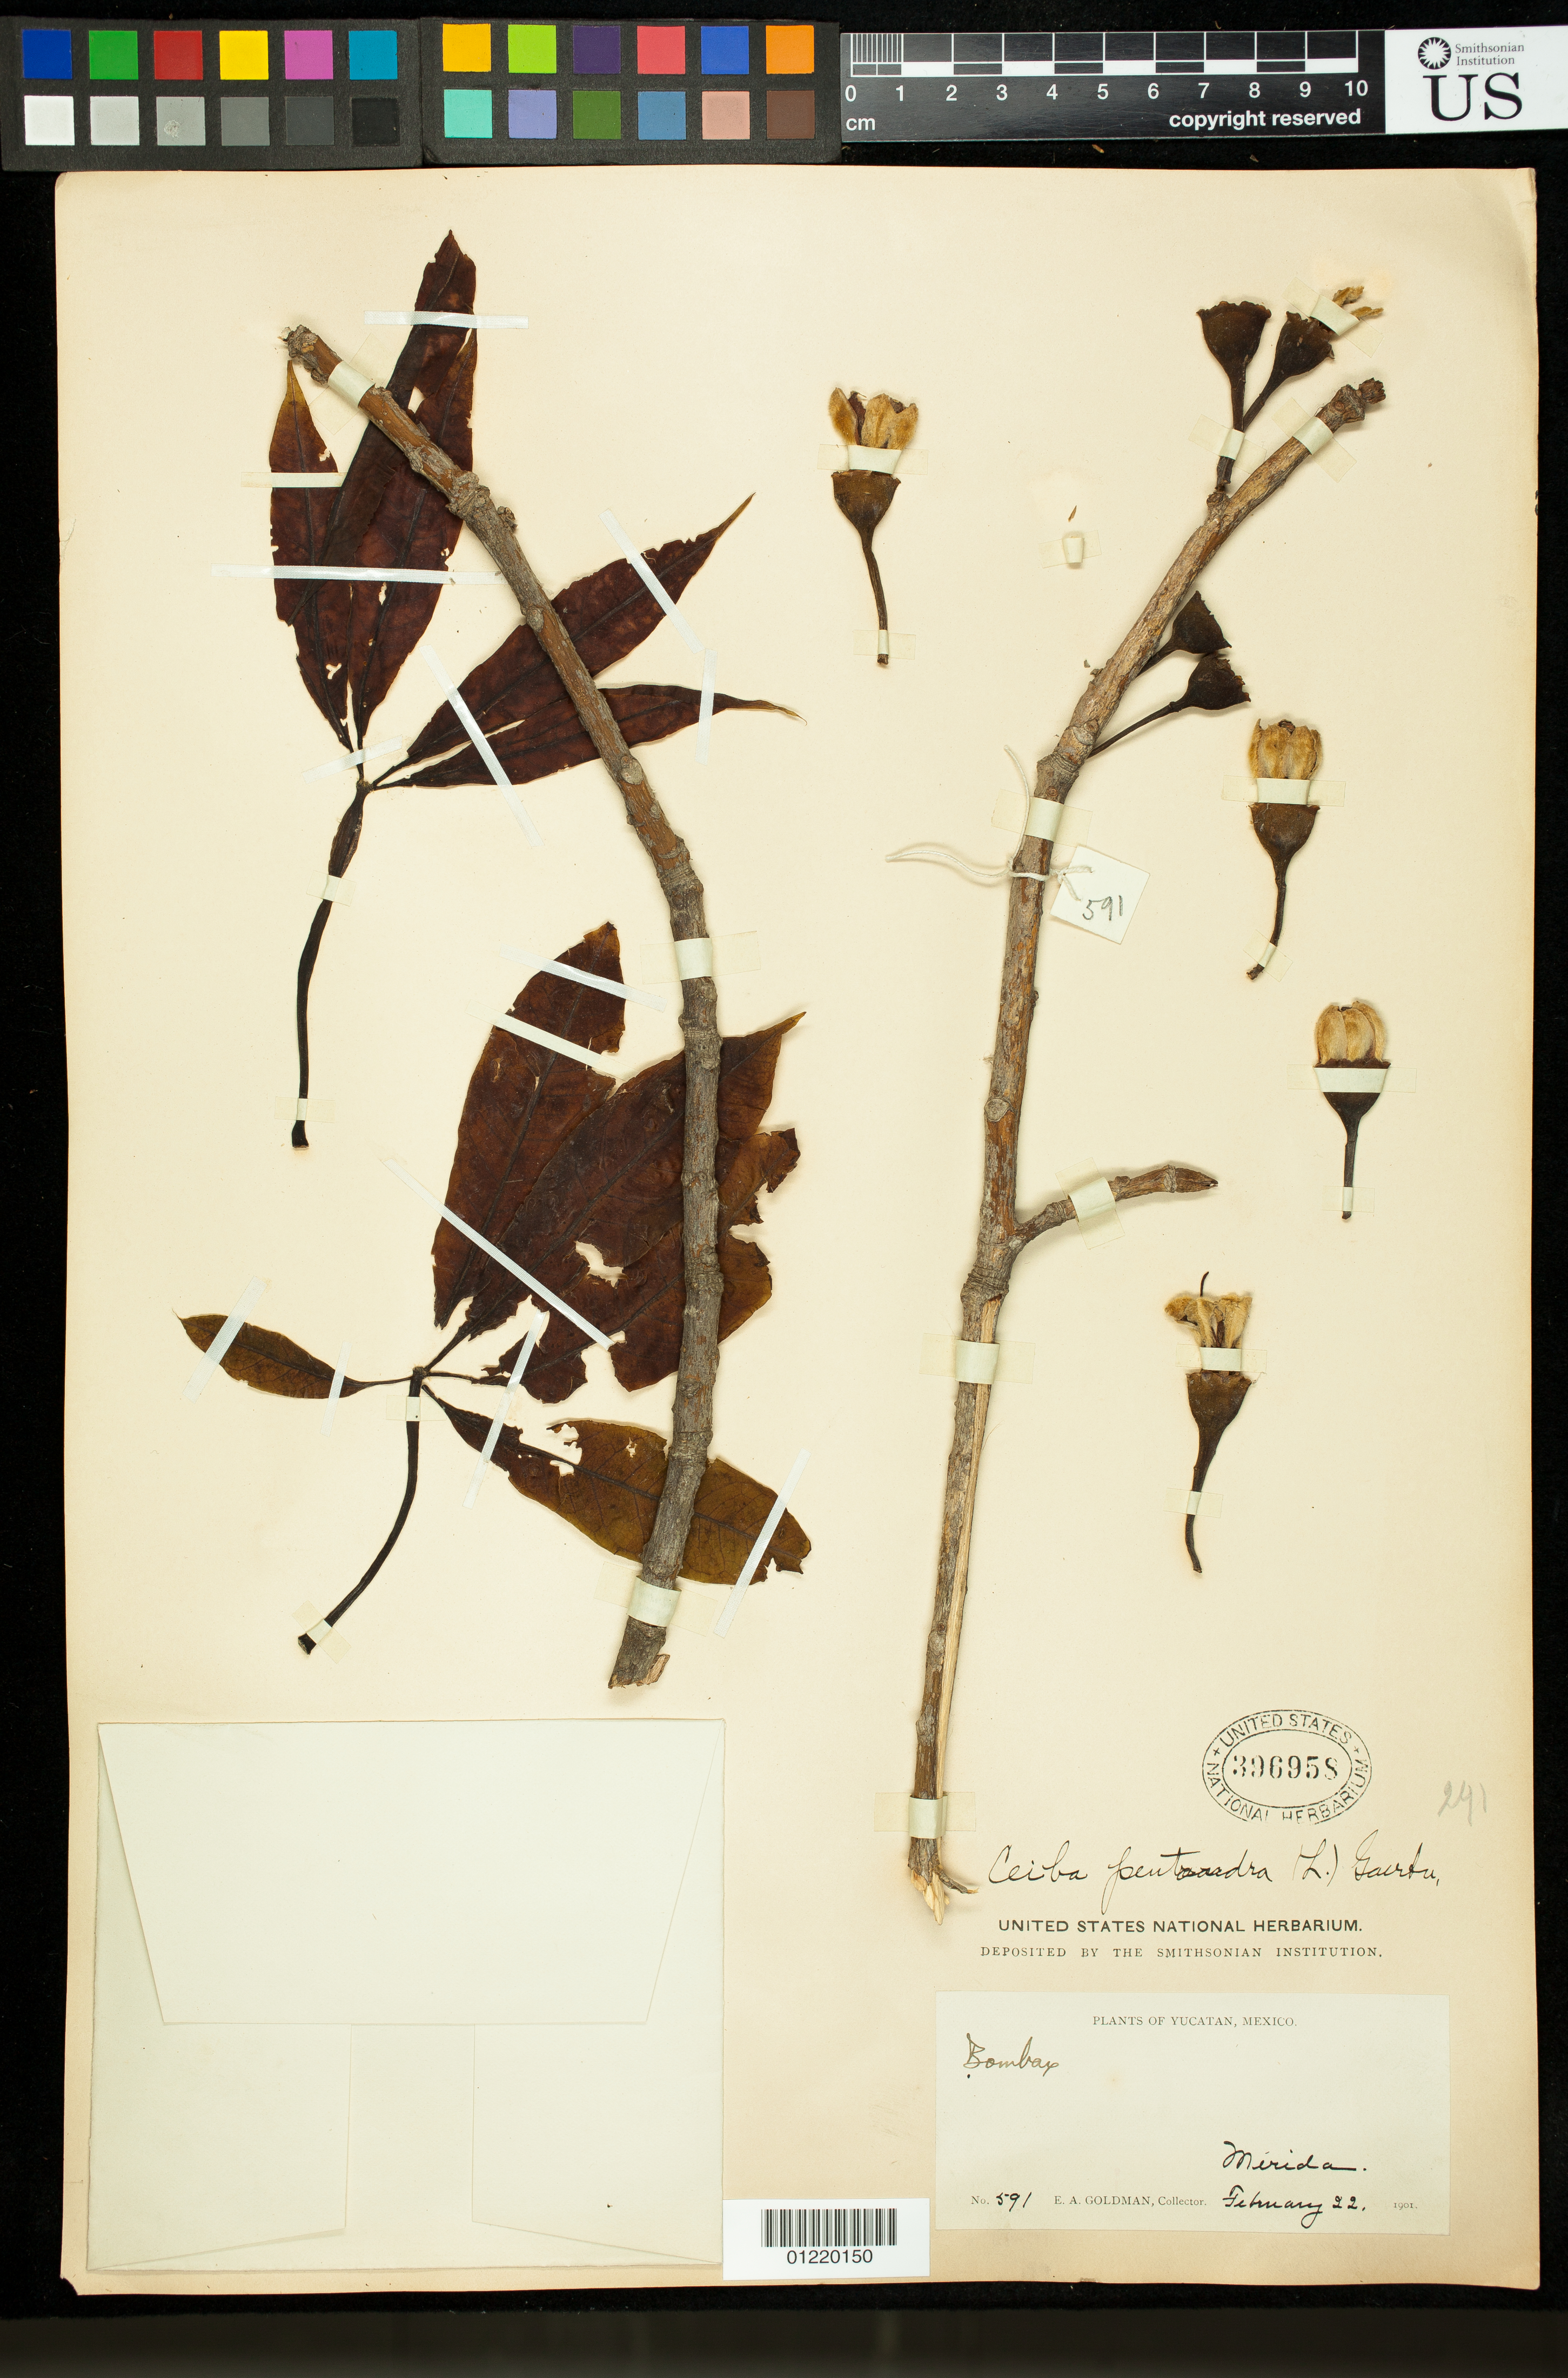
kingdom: Plantae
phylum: Tracheophyta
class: Magnoliopsida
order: Malvales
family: Malvaceae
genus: Ceiba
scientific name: Ceiba parvifolia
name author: Rose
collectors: E. A. Goldman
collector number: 591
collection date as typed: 2/22/1901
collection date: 1901-02-22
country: Mexico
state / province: Yucatan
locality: Mérida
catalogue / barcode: US 396958